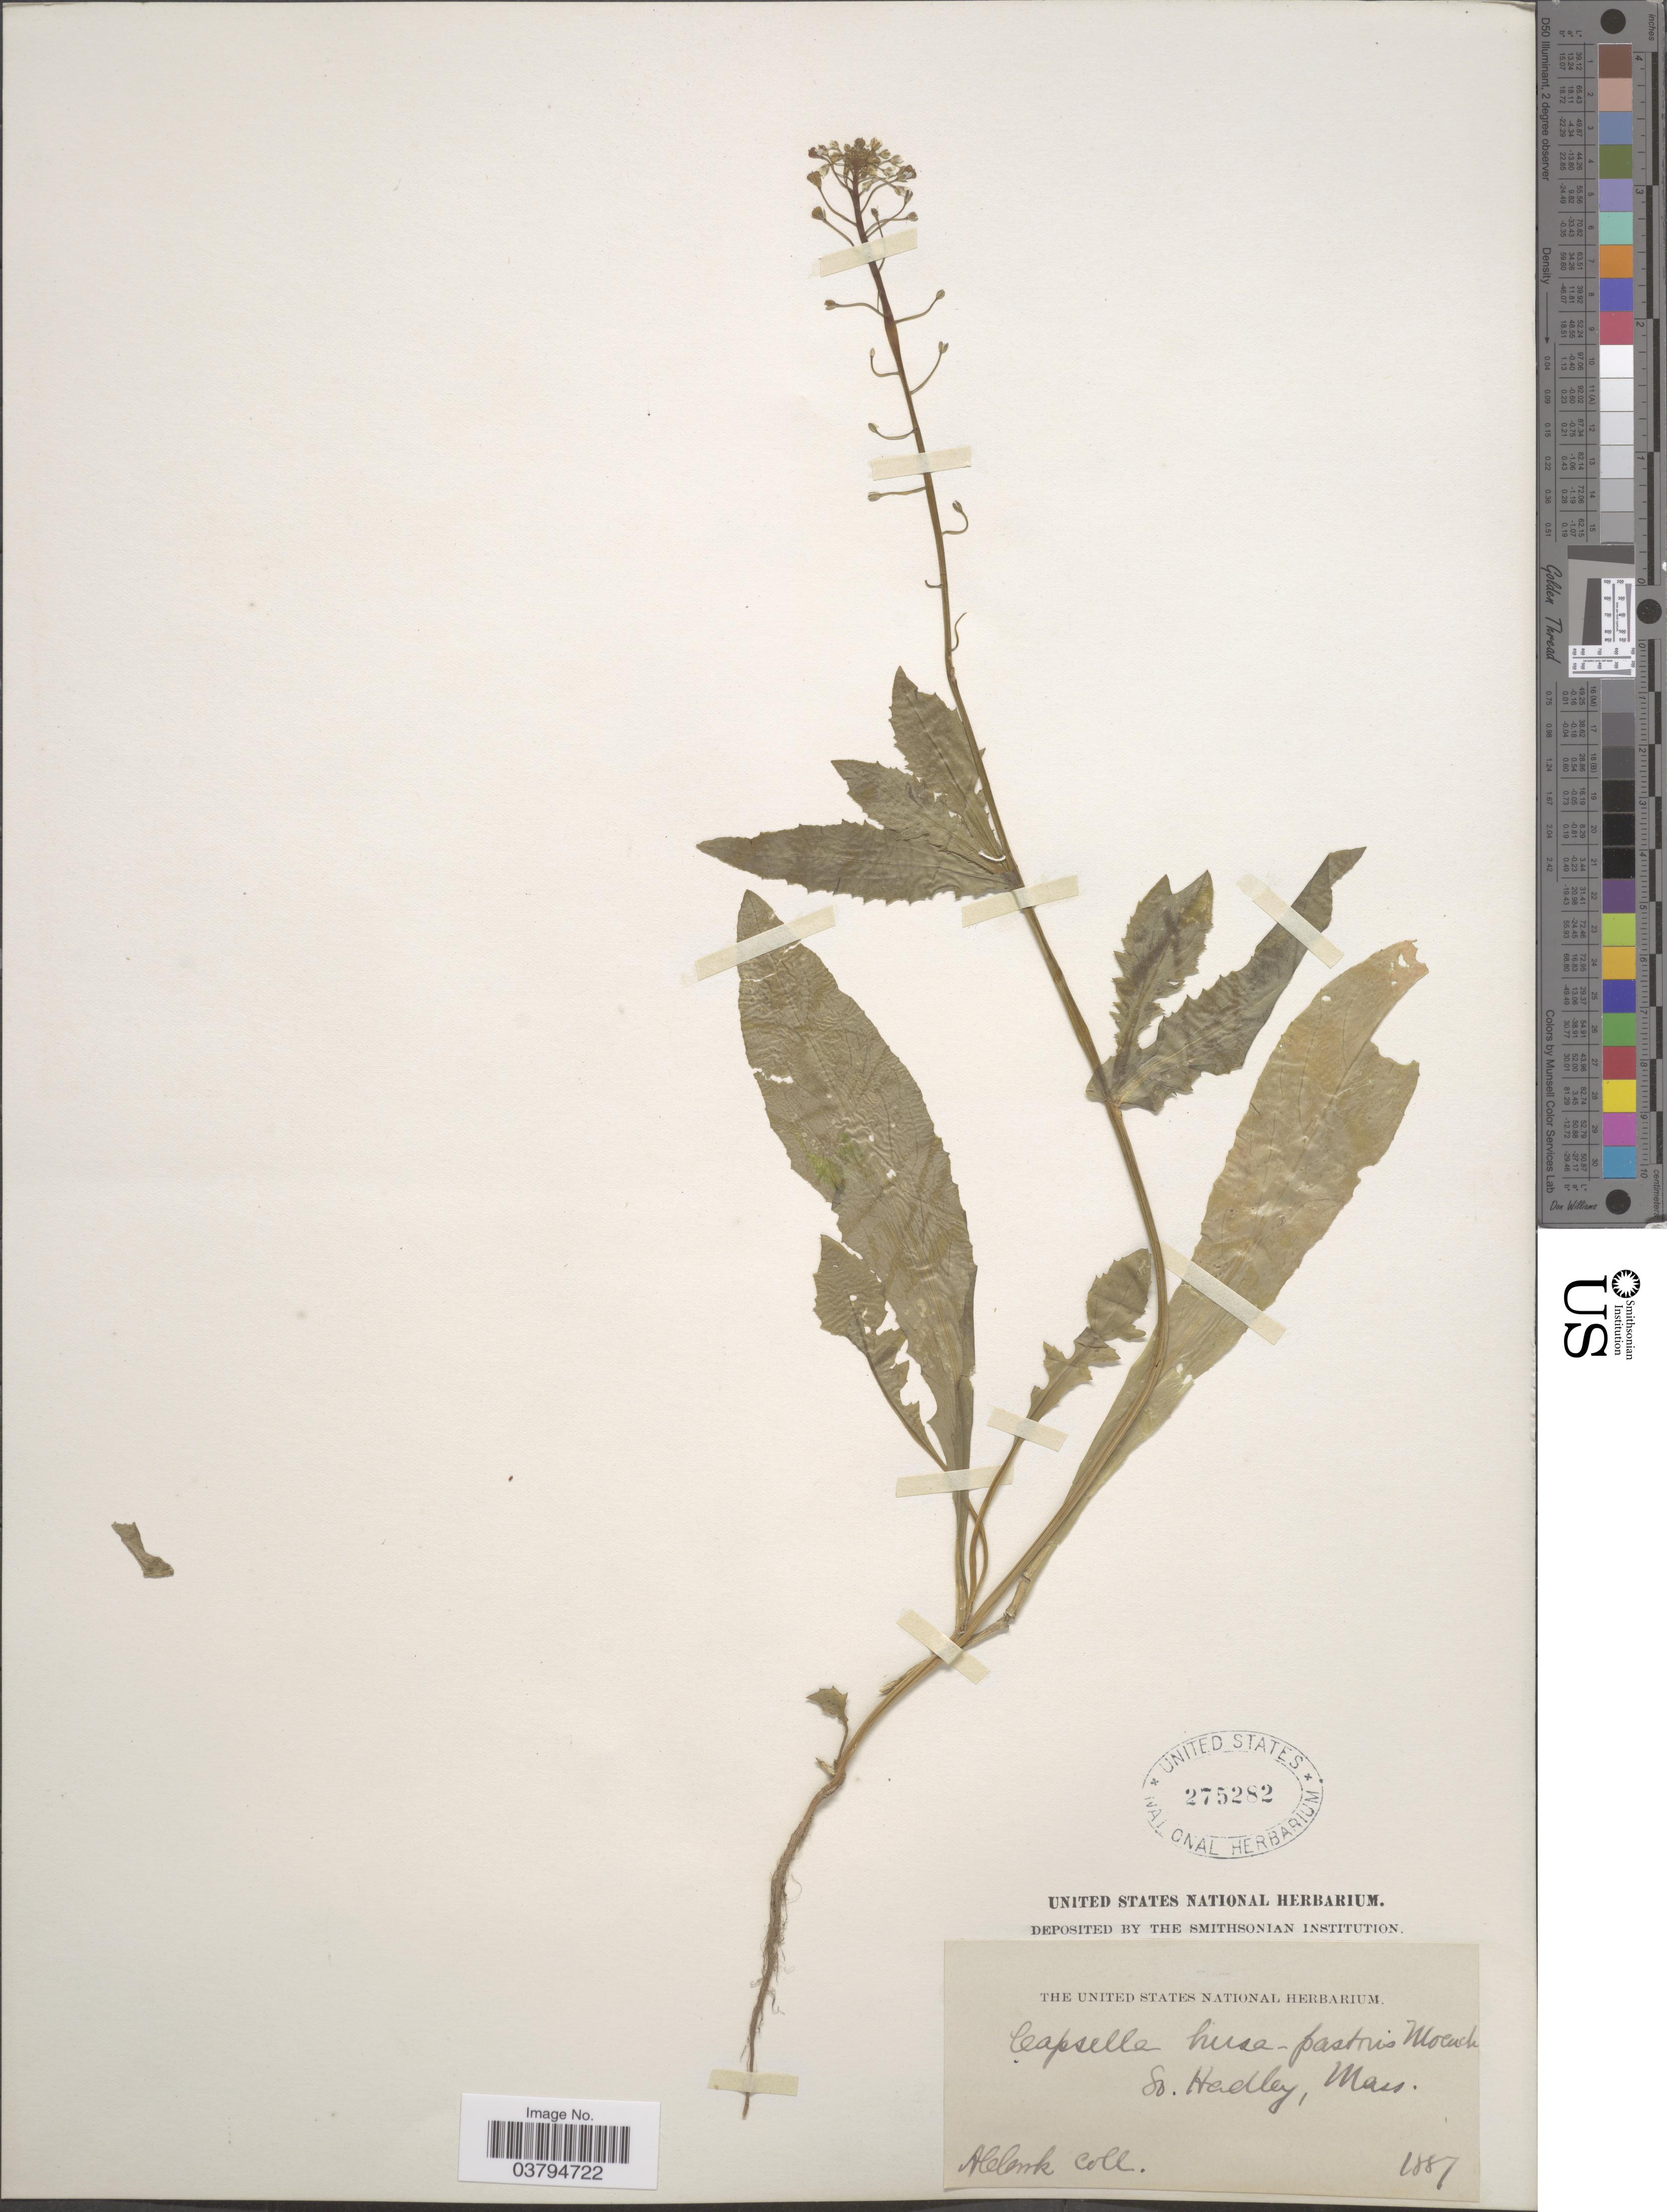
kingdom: Plantae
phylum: Tracheophyta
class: Magnoliopsida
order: Brassicales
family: Brassicaceae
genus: Capsella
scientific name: Capsella bursa-pastoris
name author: (L.) Medik.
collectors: A. Cook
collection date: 1887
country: United States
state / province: Massachusetts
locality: So. Hadley.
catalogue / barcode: US 275282